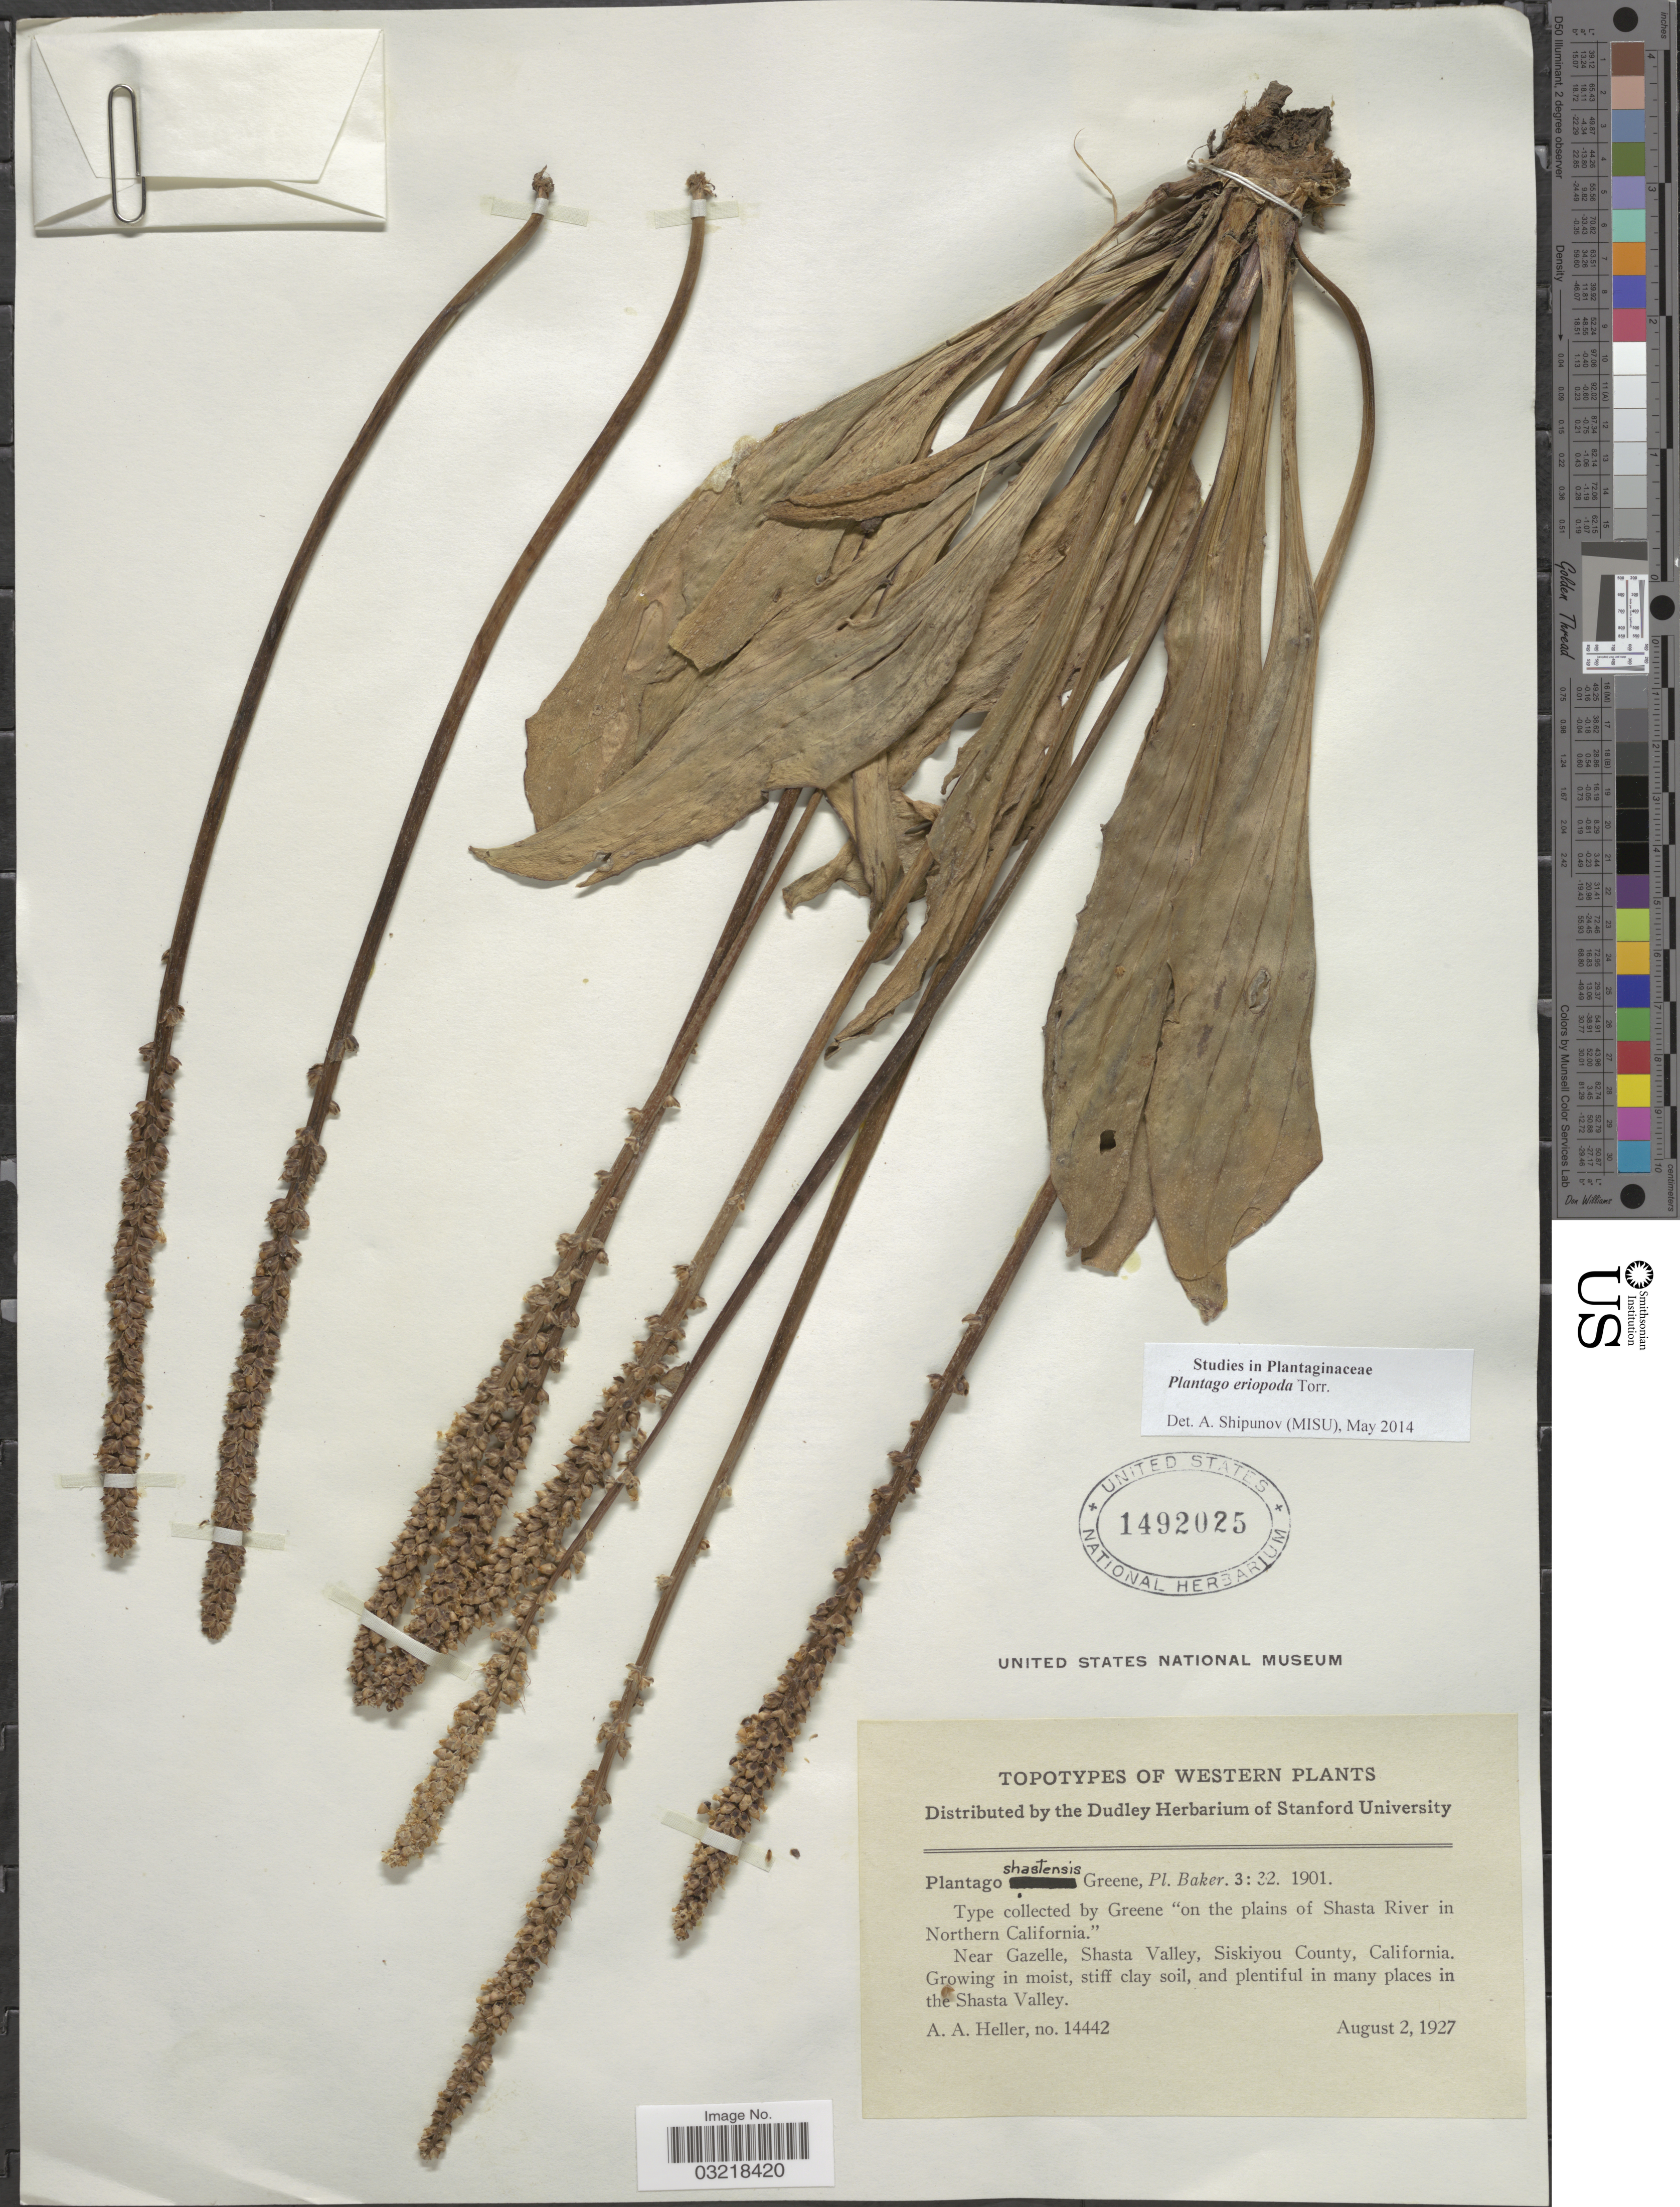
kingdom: Plantae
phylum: Tracheophyta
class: Magnoliopsida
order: Lamiales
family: Plantaginaceae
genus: Plantago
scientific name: Plantago eriopoda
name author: Torr.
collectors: A. A. Heller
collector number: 14442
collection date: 1927-08-02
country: United States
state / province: California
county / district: Siskiyou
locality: Western. Near Gazelle, Shasta Valley, Siskiyou County.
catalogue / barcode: US 1492025